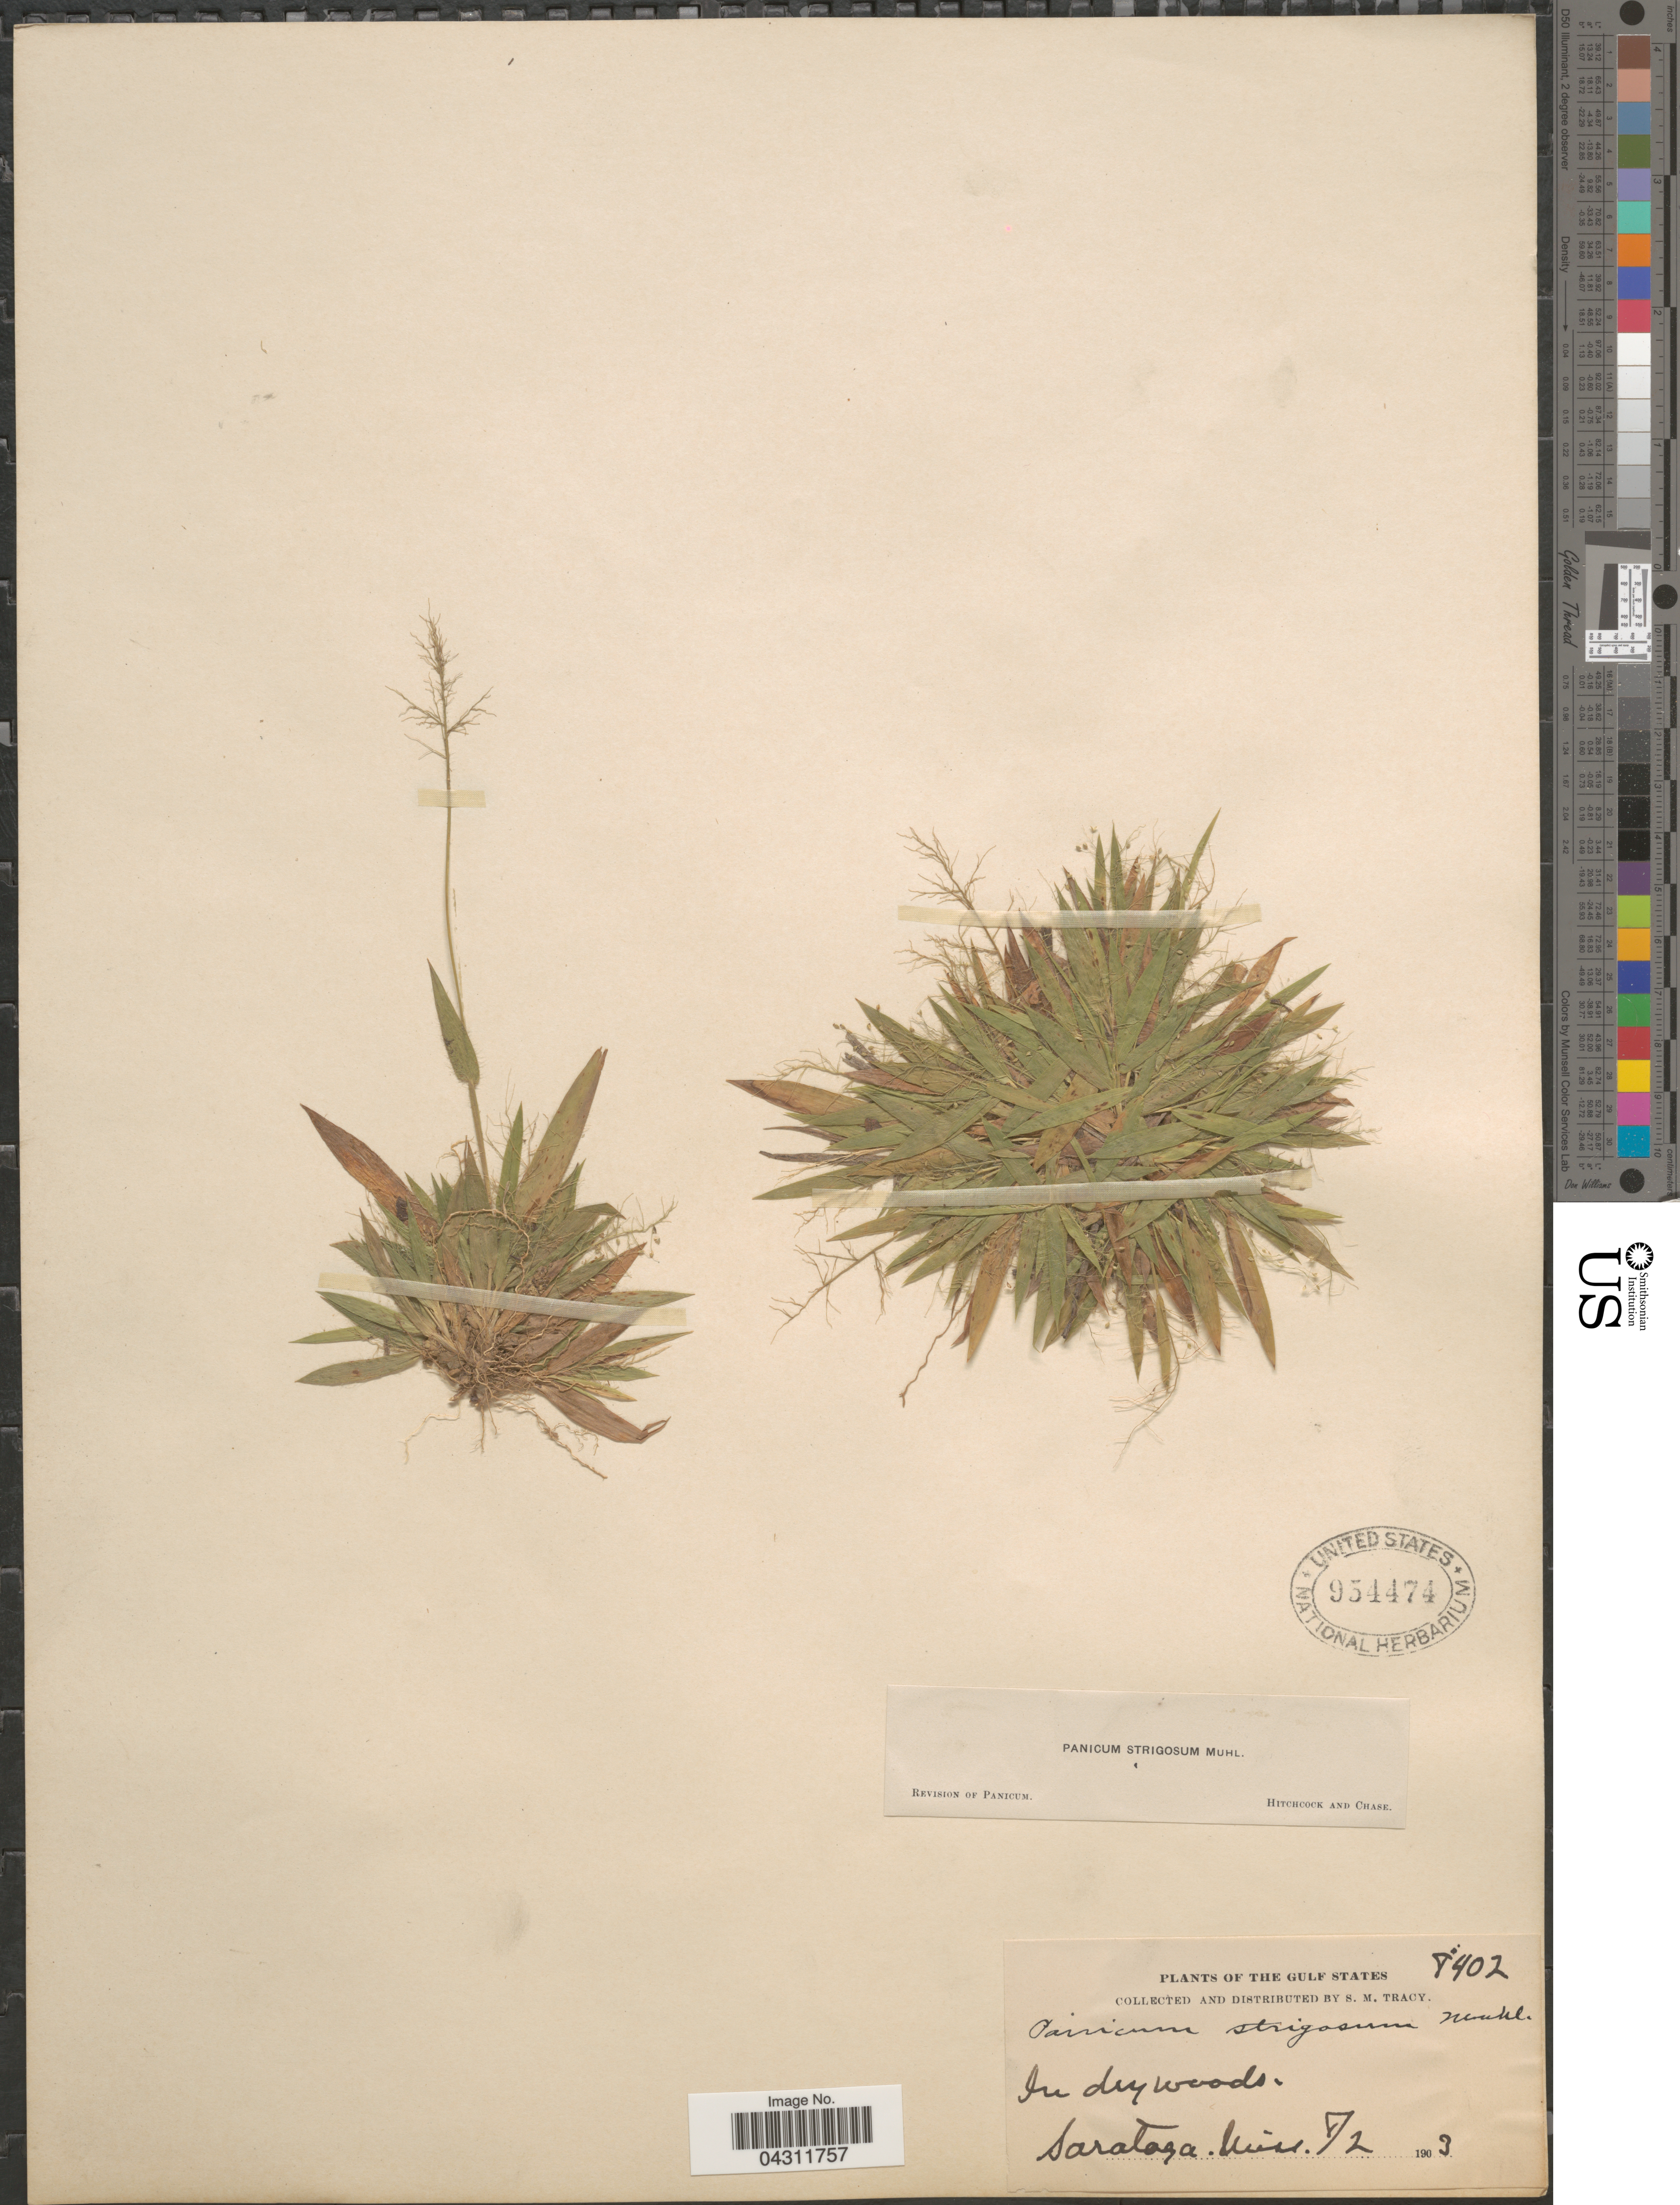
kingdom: Plantae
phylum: Tracheophyta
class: Liliopsida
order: Poales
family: Poaceae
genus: Dichanthelium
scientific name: Dichanthelium strigosum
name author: (Muhl. ex Elliott) Freckmann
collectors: S. M. Tracy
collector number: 8402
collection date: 1903-08-02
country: United States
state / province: Mississippi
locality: The Gulf States. In dry woods. Saratoga.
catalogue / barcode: US 954474